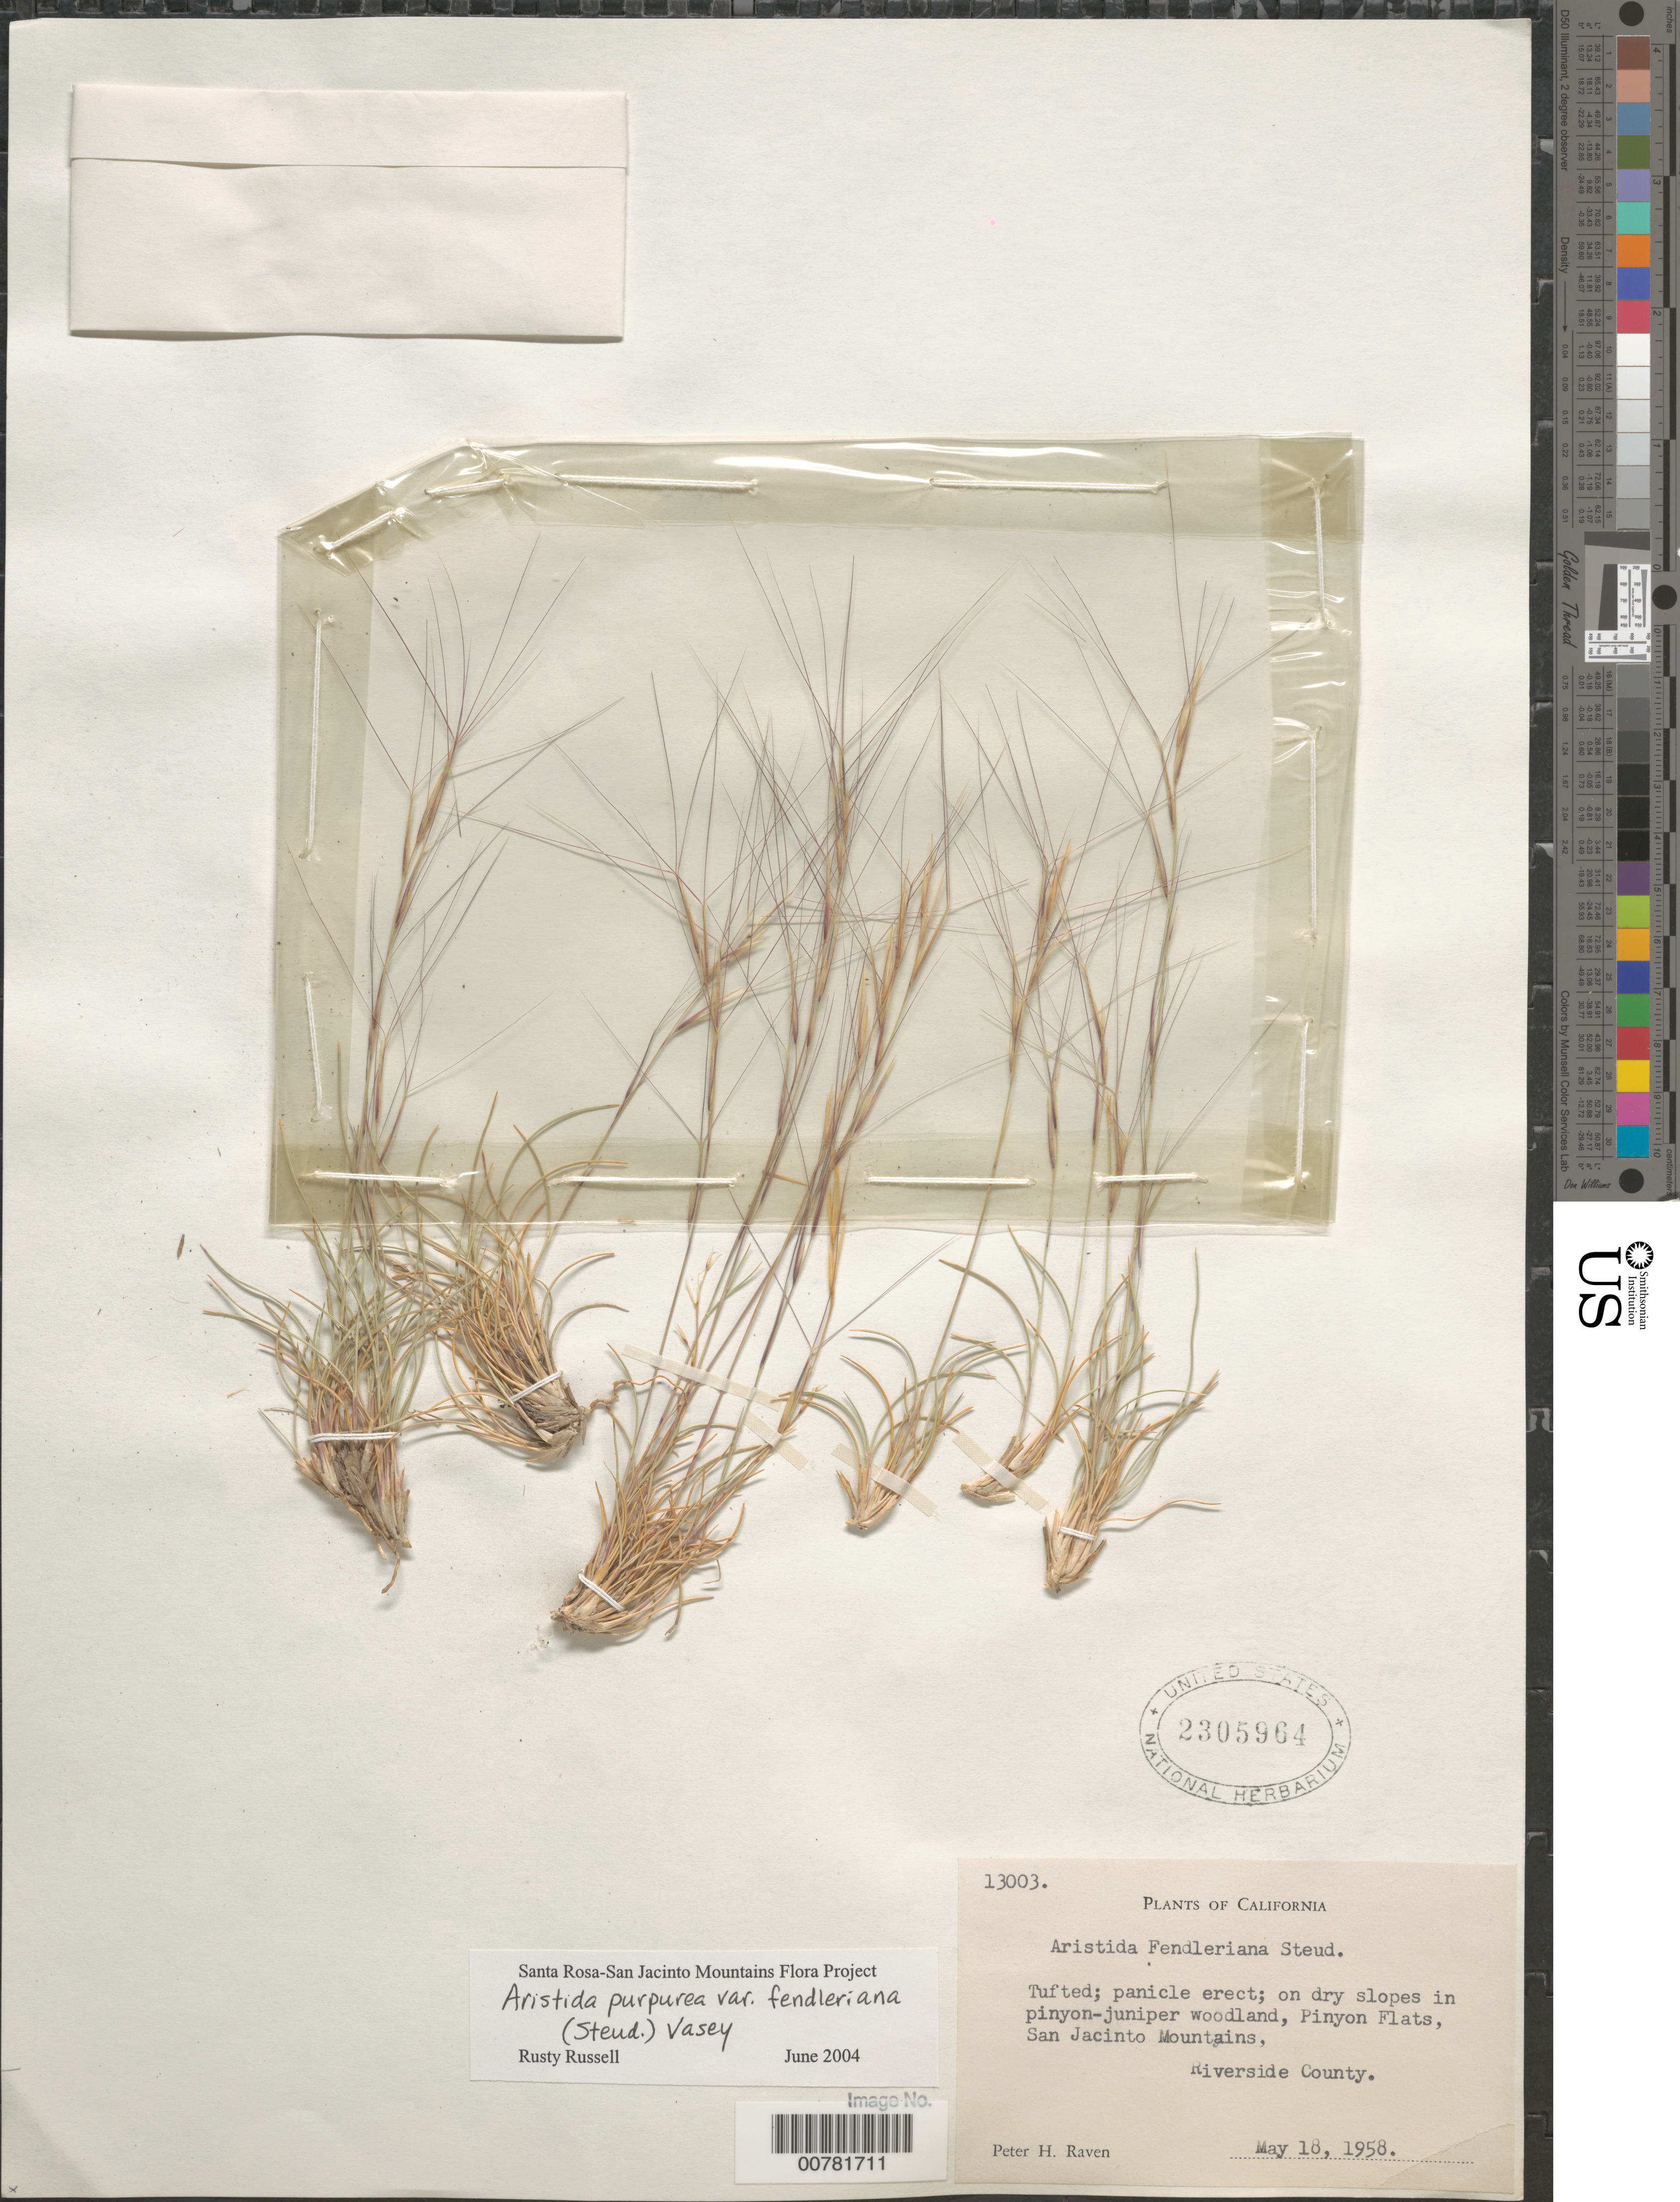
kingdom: Plantae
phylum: Tracheophyta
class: Liliopsida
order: Poales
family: Poaceae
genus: Aristida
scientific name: Aristida purpurea var. fendleriana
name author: (Steud.) Vasey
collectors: P. Raven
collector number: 13003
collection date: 1958-05-18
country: United States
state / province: California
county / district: Riverside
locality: On dry slopes in pinyon-juniper woodland, Pinyon Flats, San Jacinto Mountains, Riverside County.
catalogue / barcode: US 2305964